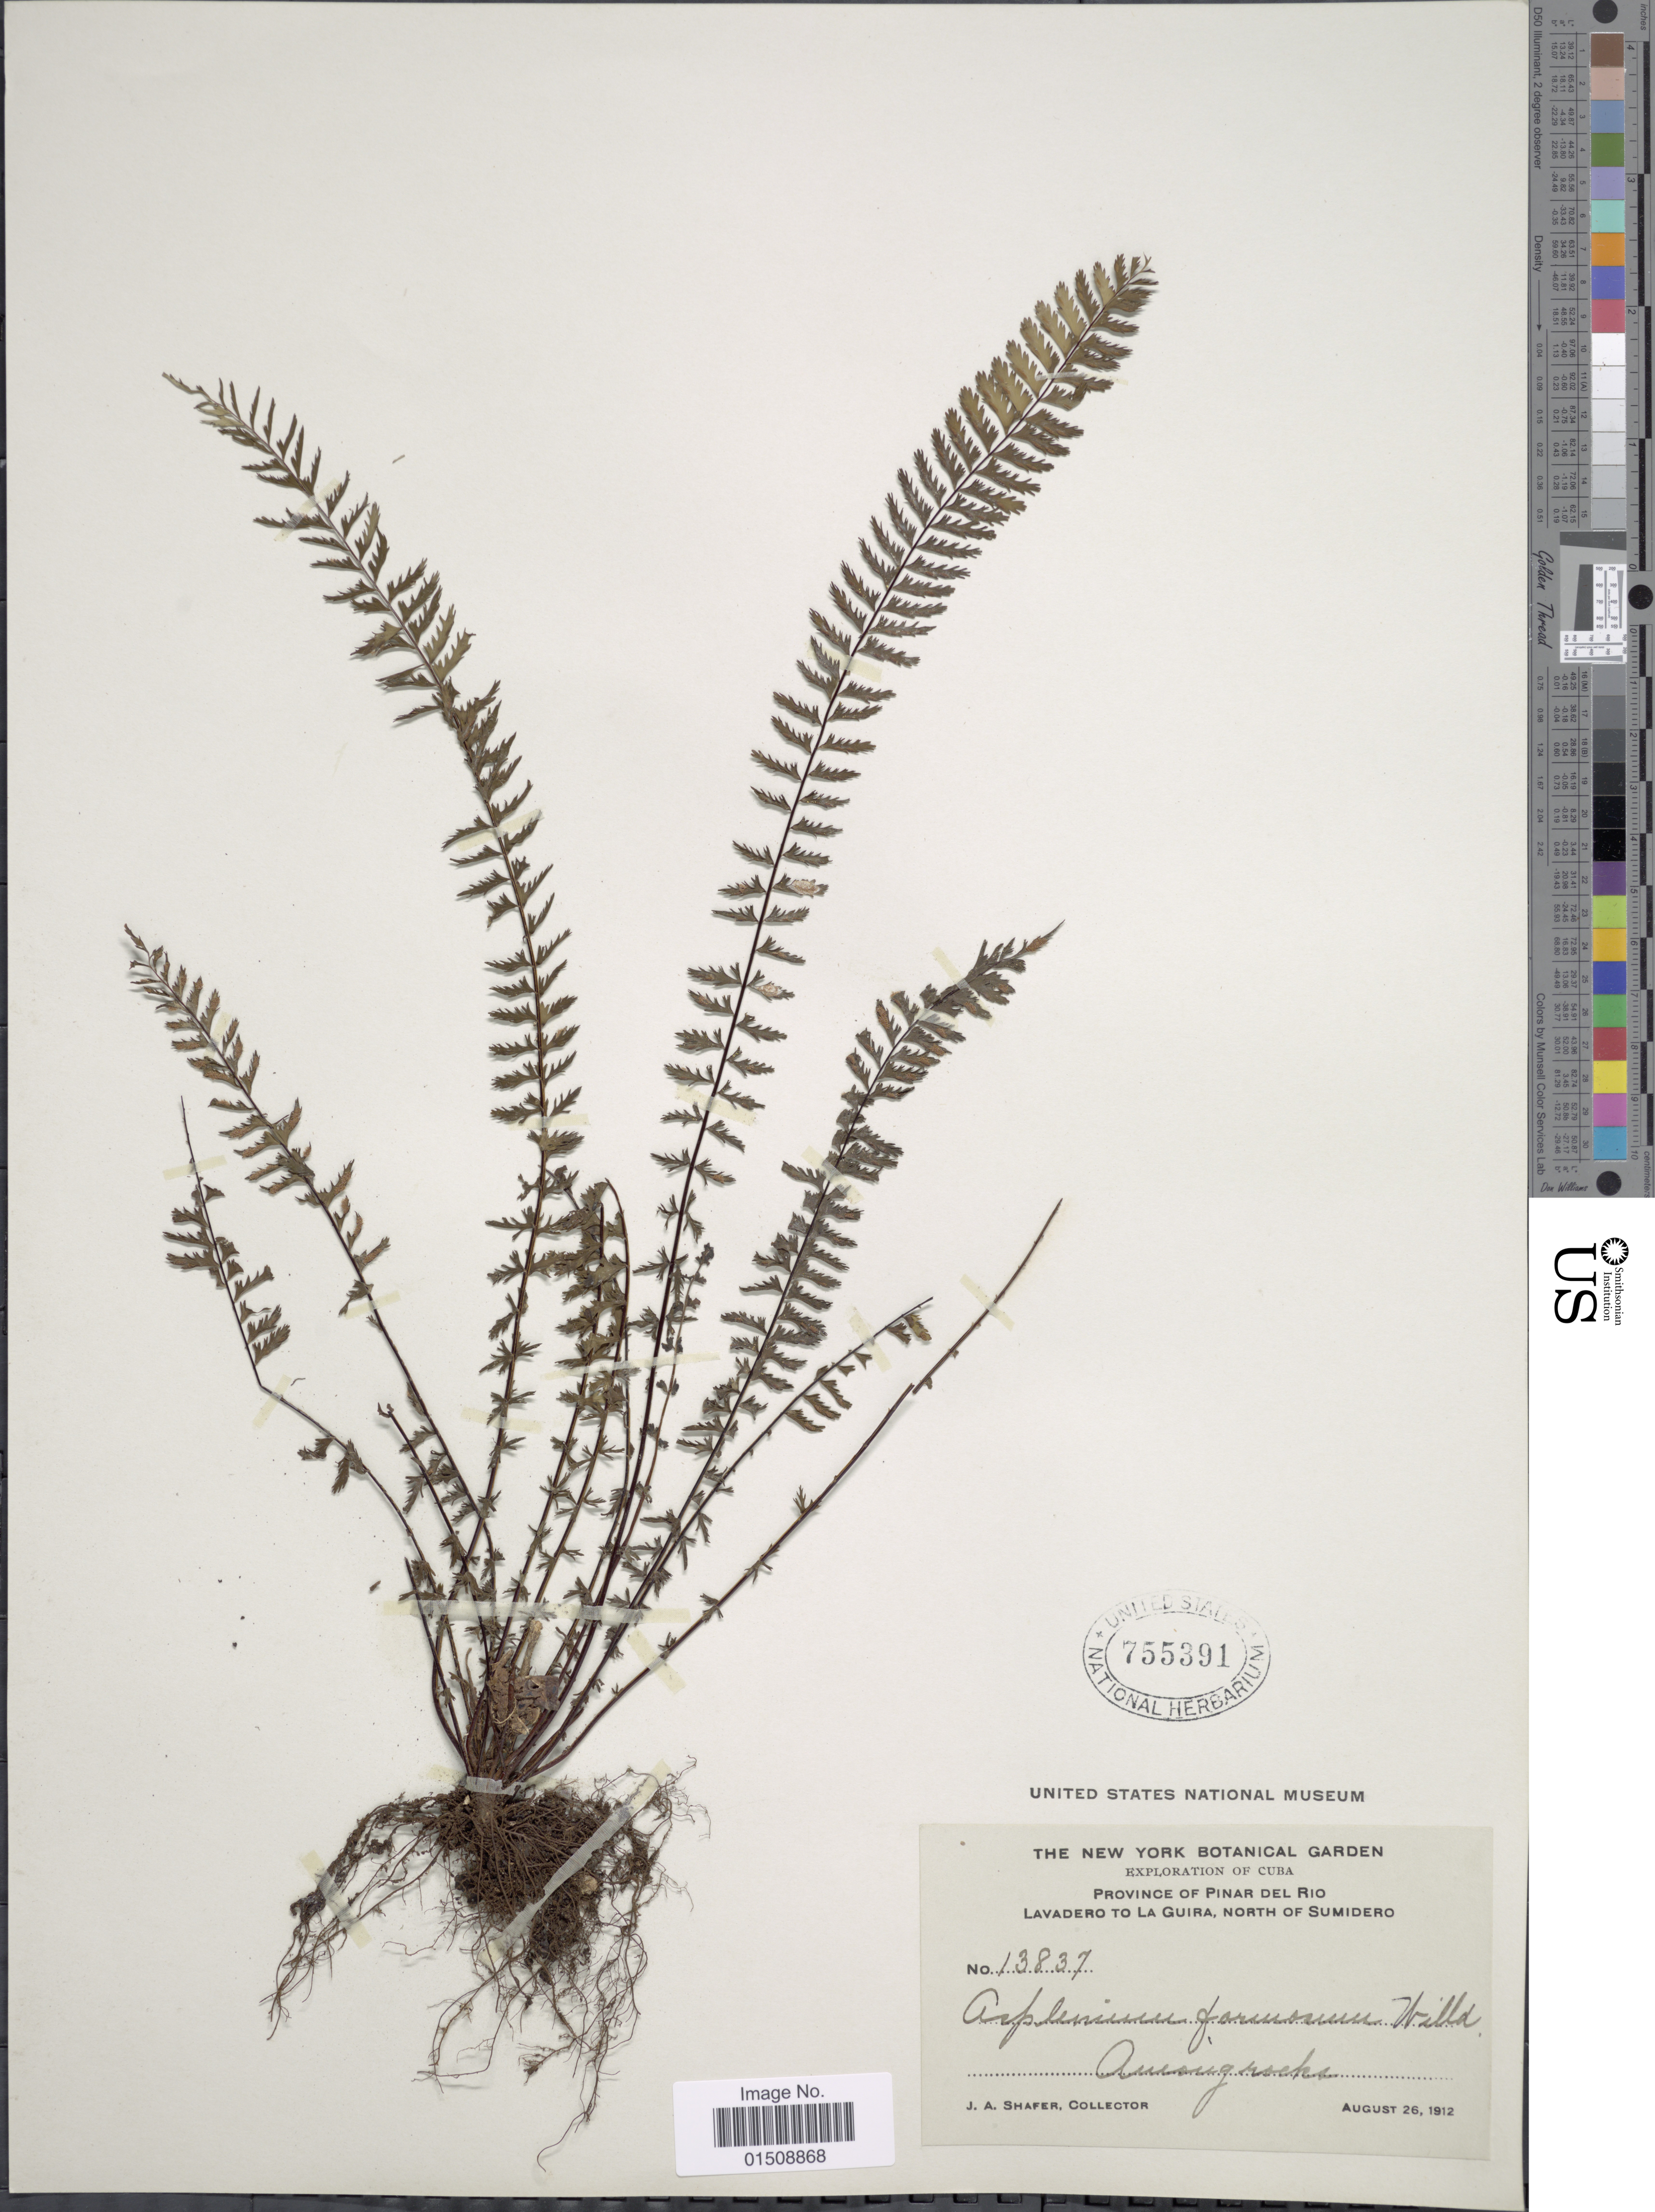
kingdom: Plantae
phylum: Tracheophyta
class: Polypodiopsida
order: Polypodiales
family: Aspleniaceae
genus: Asplenium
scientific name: Asplenium formosum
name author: Willd.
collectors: J. A. Shafer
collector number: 13837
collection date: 1912-08-26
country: Cuba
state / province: Pinar del Río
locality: Province of Pinar del Rio, Lavadero to La Guira, North of Sumidero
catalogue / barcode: US 755391